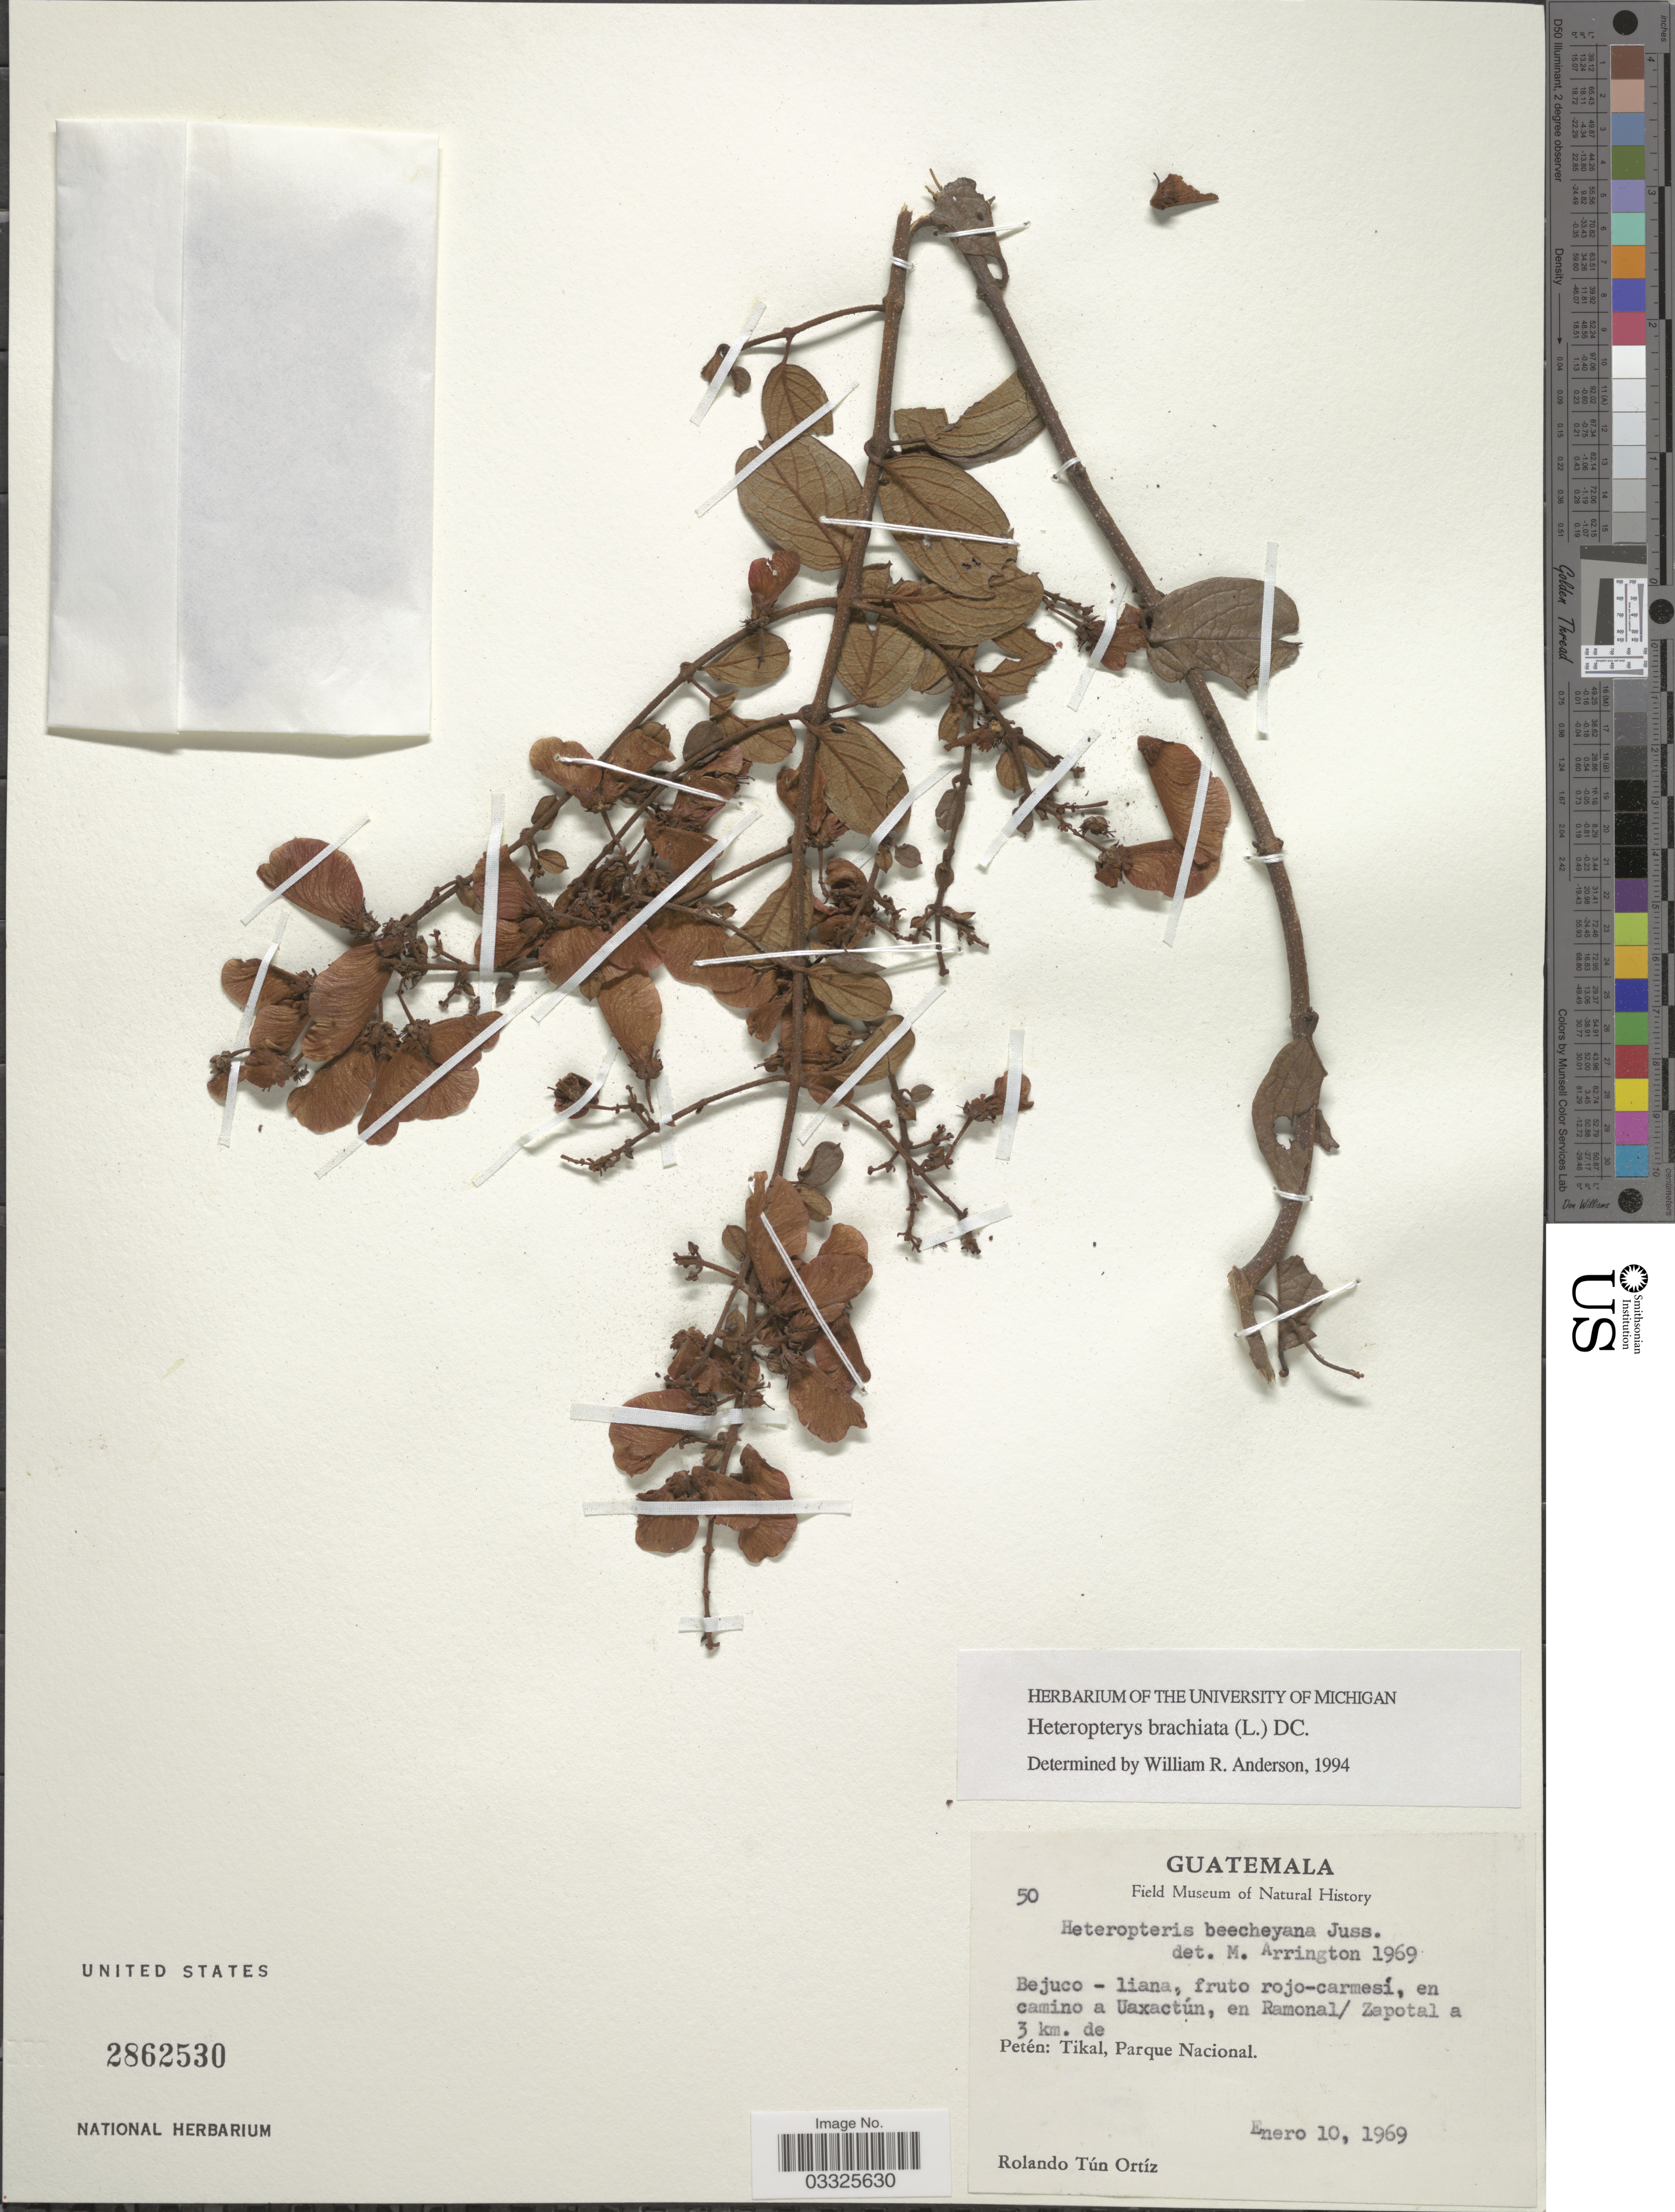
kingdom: Plantae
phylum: Tracheophyta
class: Magnoliopsida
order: Malpighiales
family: Malpighiaceae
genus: Heteropterys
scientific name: Heteropterys brachiata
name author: (L.) DC.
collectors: R. T. Ortíz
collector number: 50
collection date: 1969-01-10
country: Guatemala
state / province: El Petén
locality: En camino a Uaxactún, en Ramonal/ Zapotal a 3 km. de Petén: Tikal, Parque Nacional.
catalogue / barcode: US 2862530